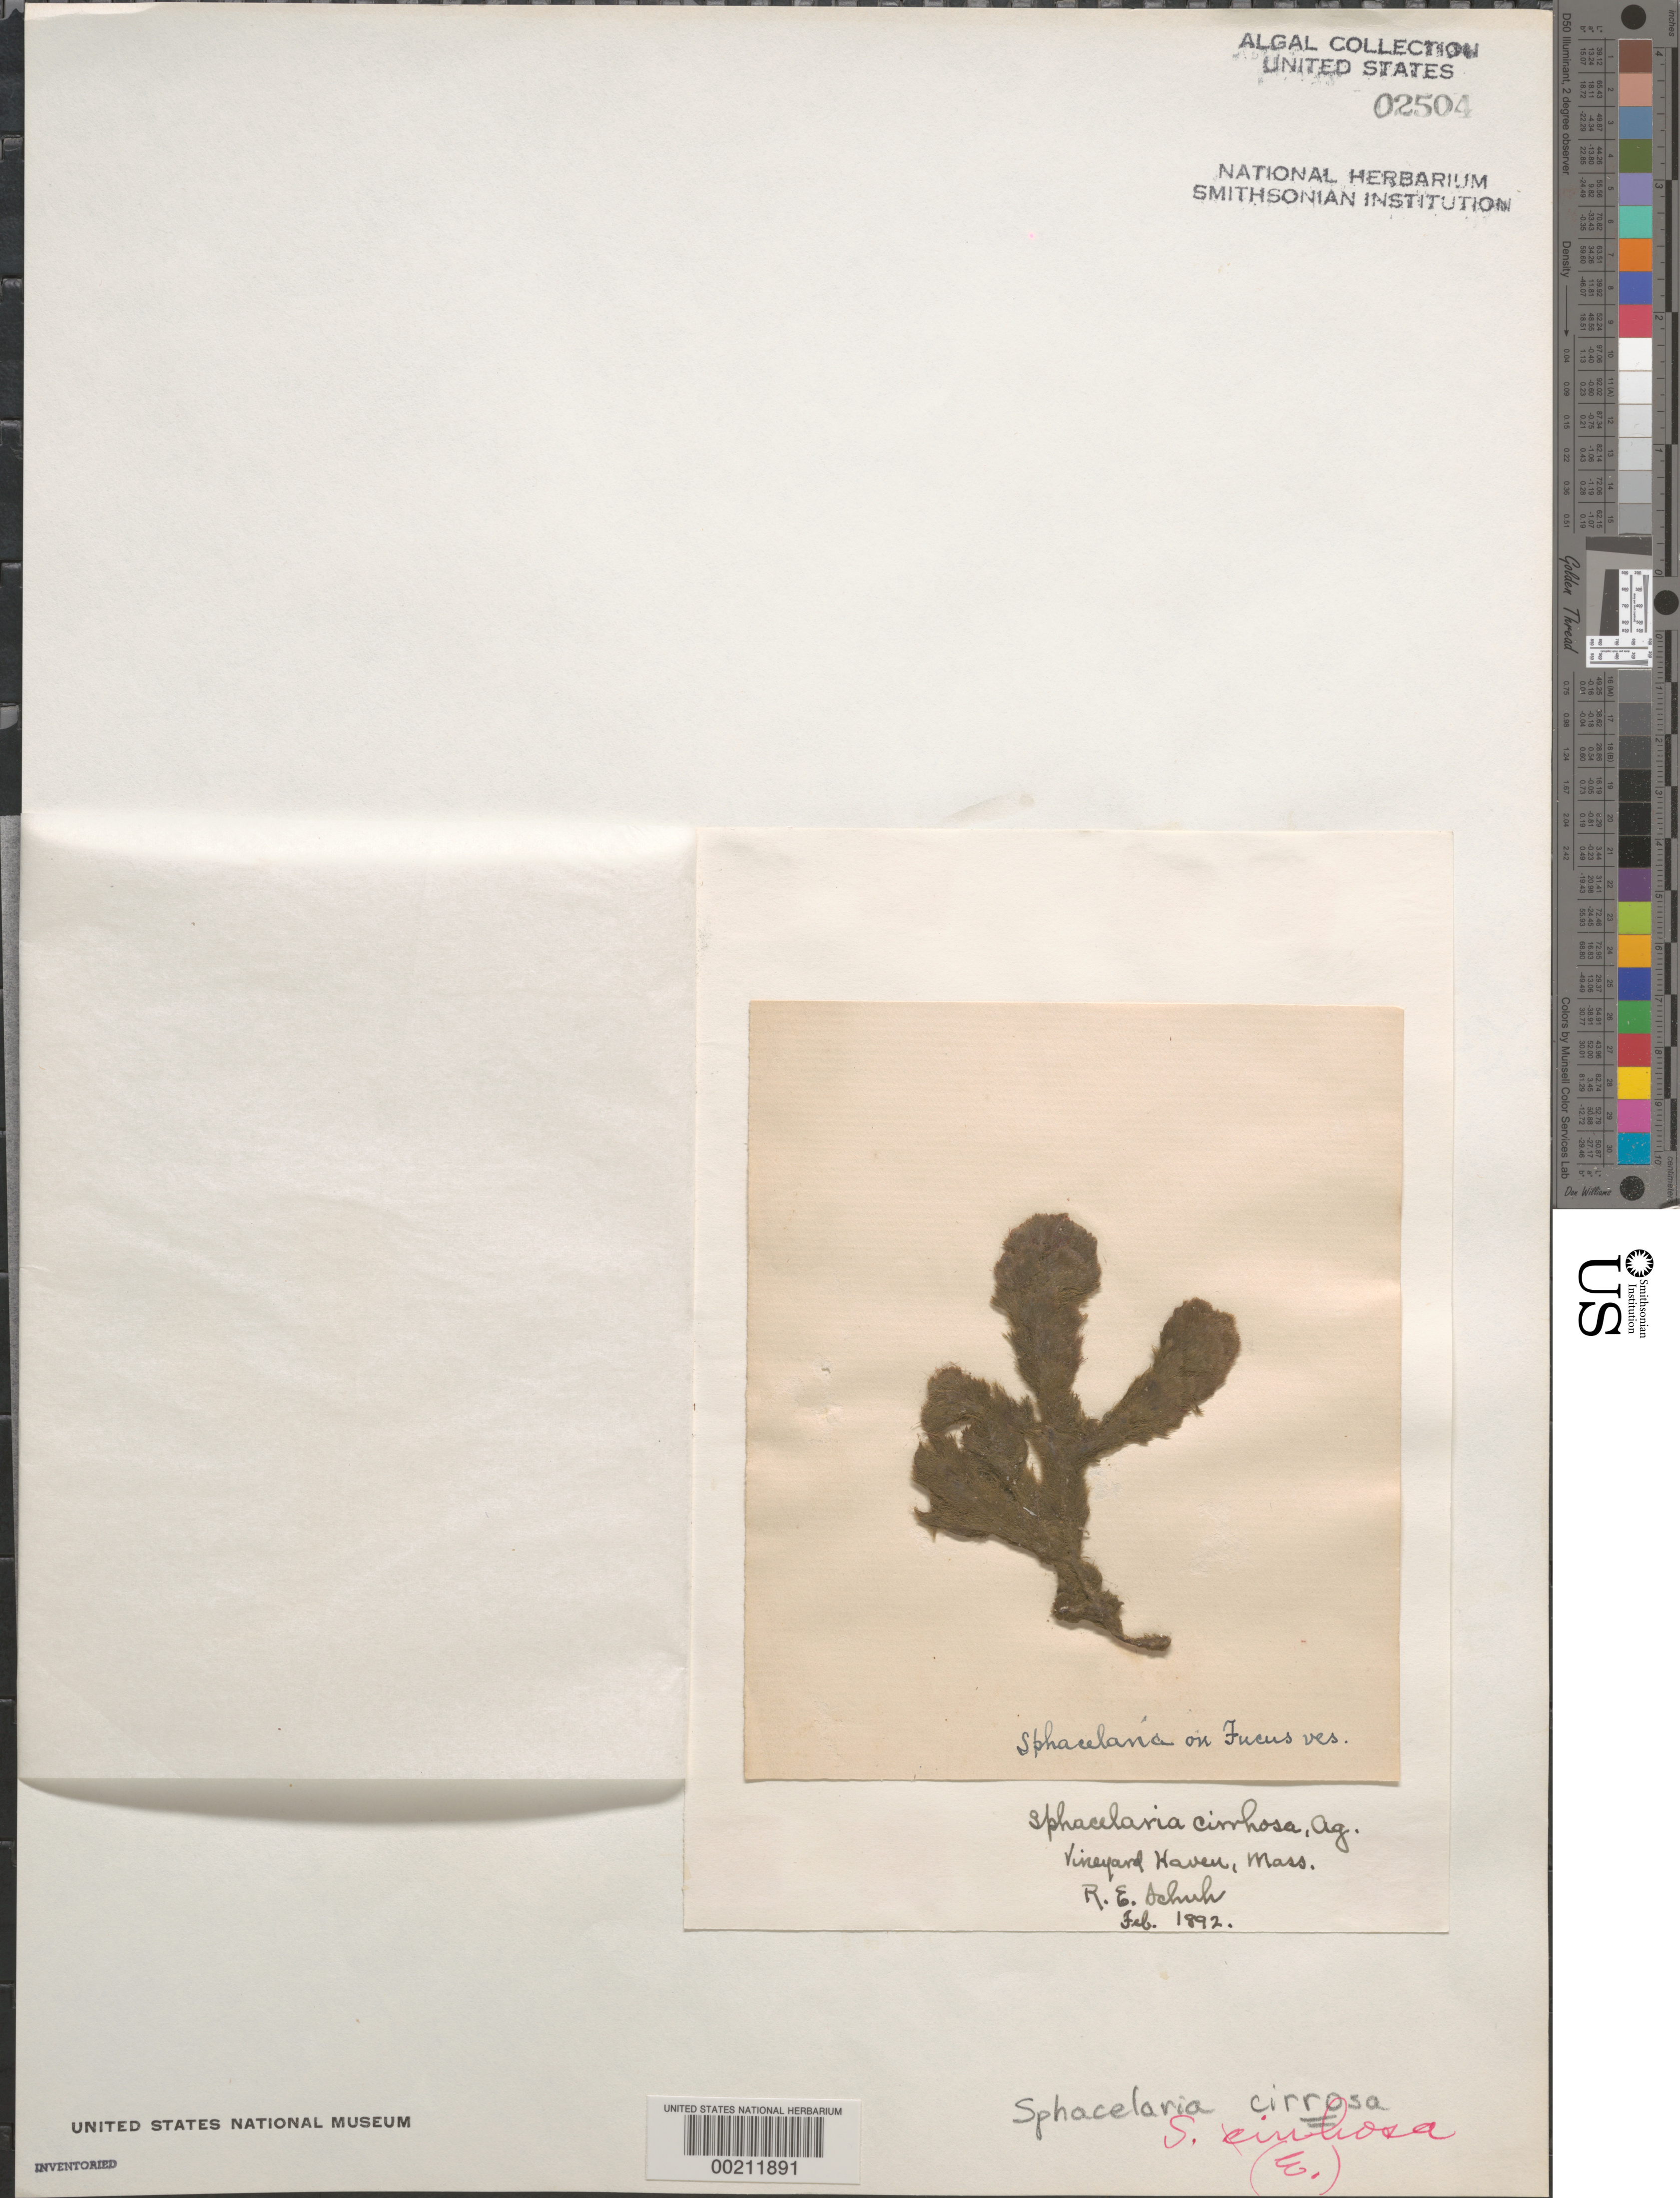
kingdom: Chromista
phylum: Ochrophyta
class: Phaeophyceae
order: Sphacelariales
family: Sphacelariaceae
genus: Sphacelaria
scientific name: Sphacelaria cirrosa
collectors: R. Schuh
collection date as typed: Feb 1892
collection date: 1892-02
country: United States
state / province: Massachusetts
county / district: Dukes County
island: Martha's Vineyard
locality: Vineyard Haven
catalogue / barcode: US 2504